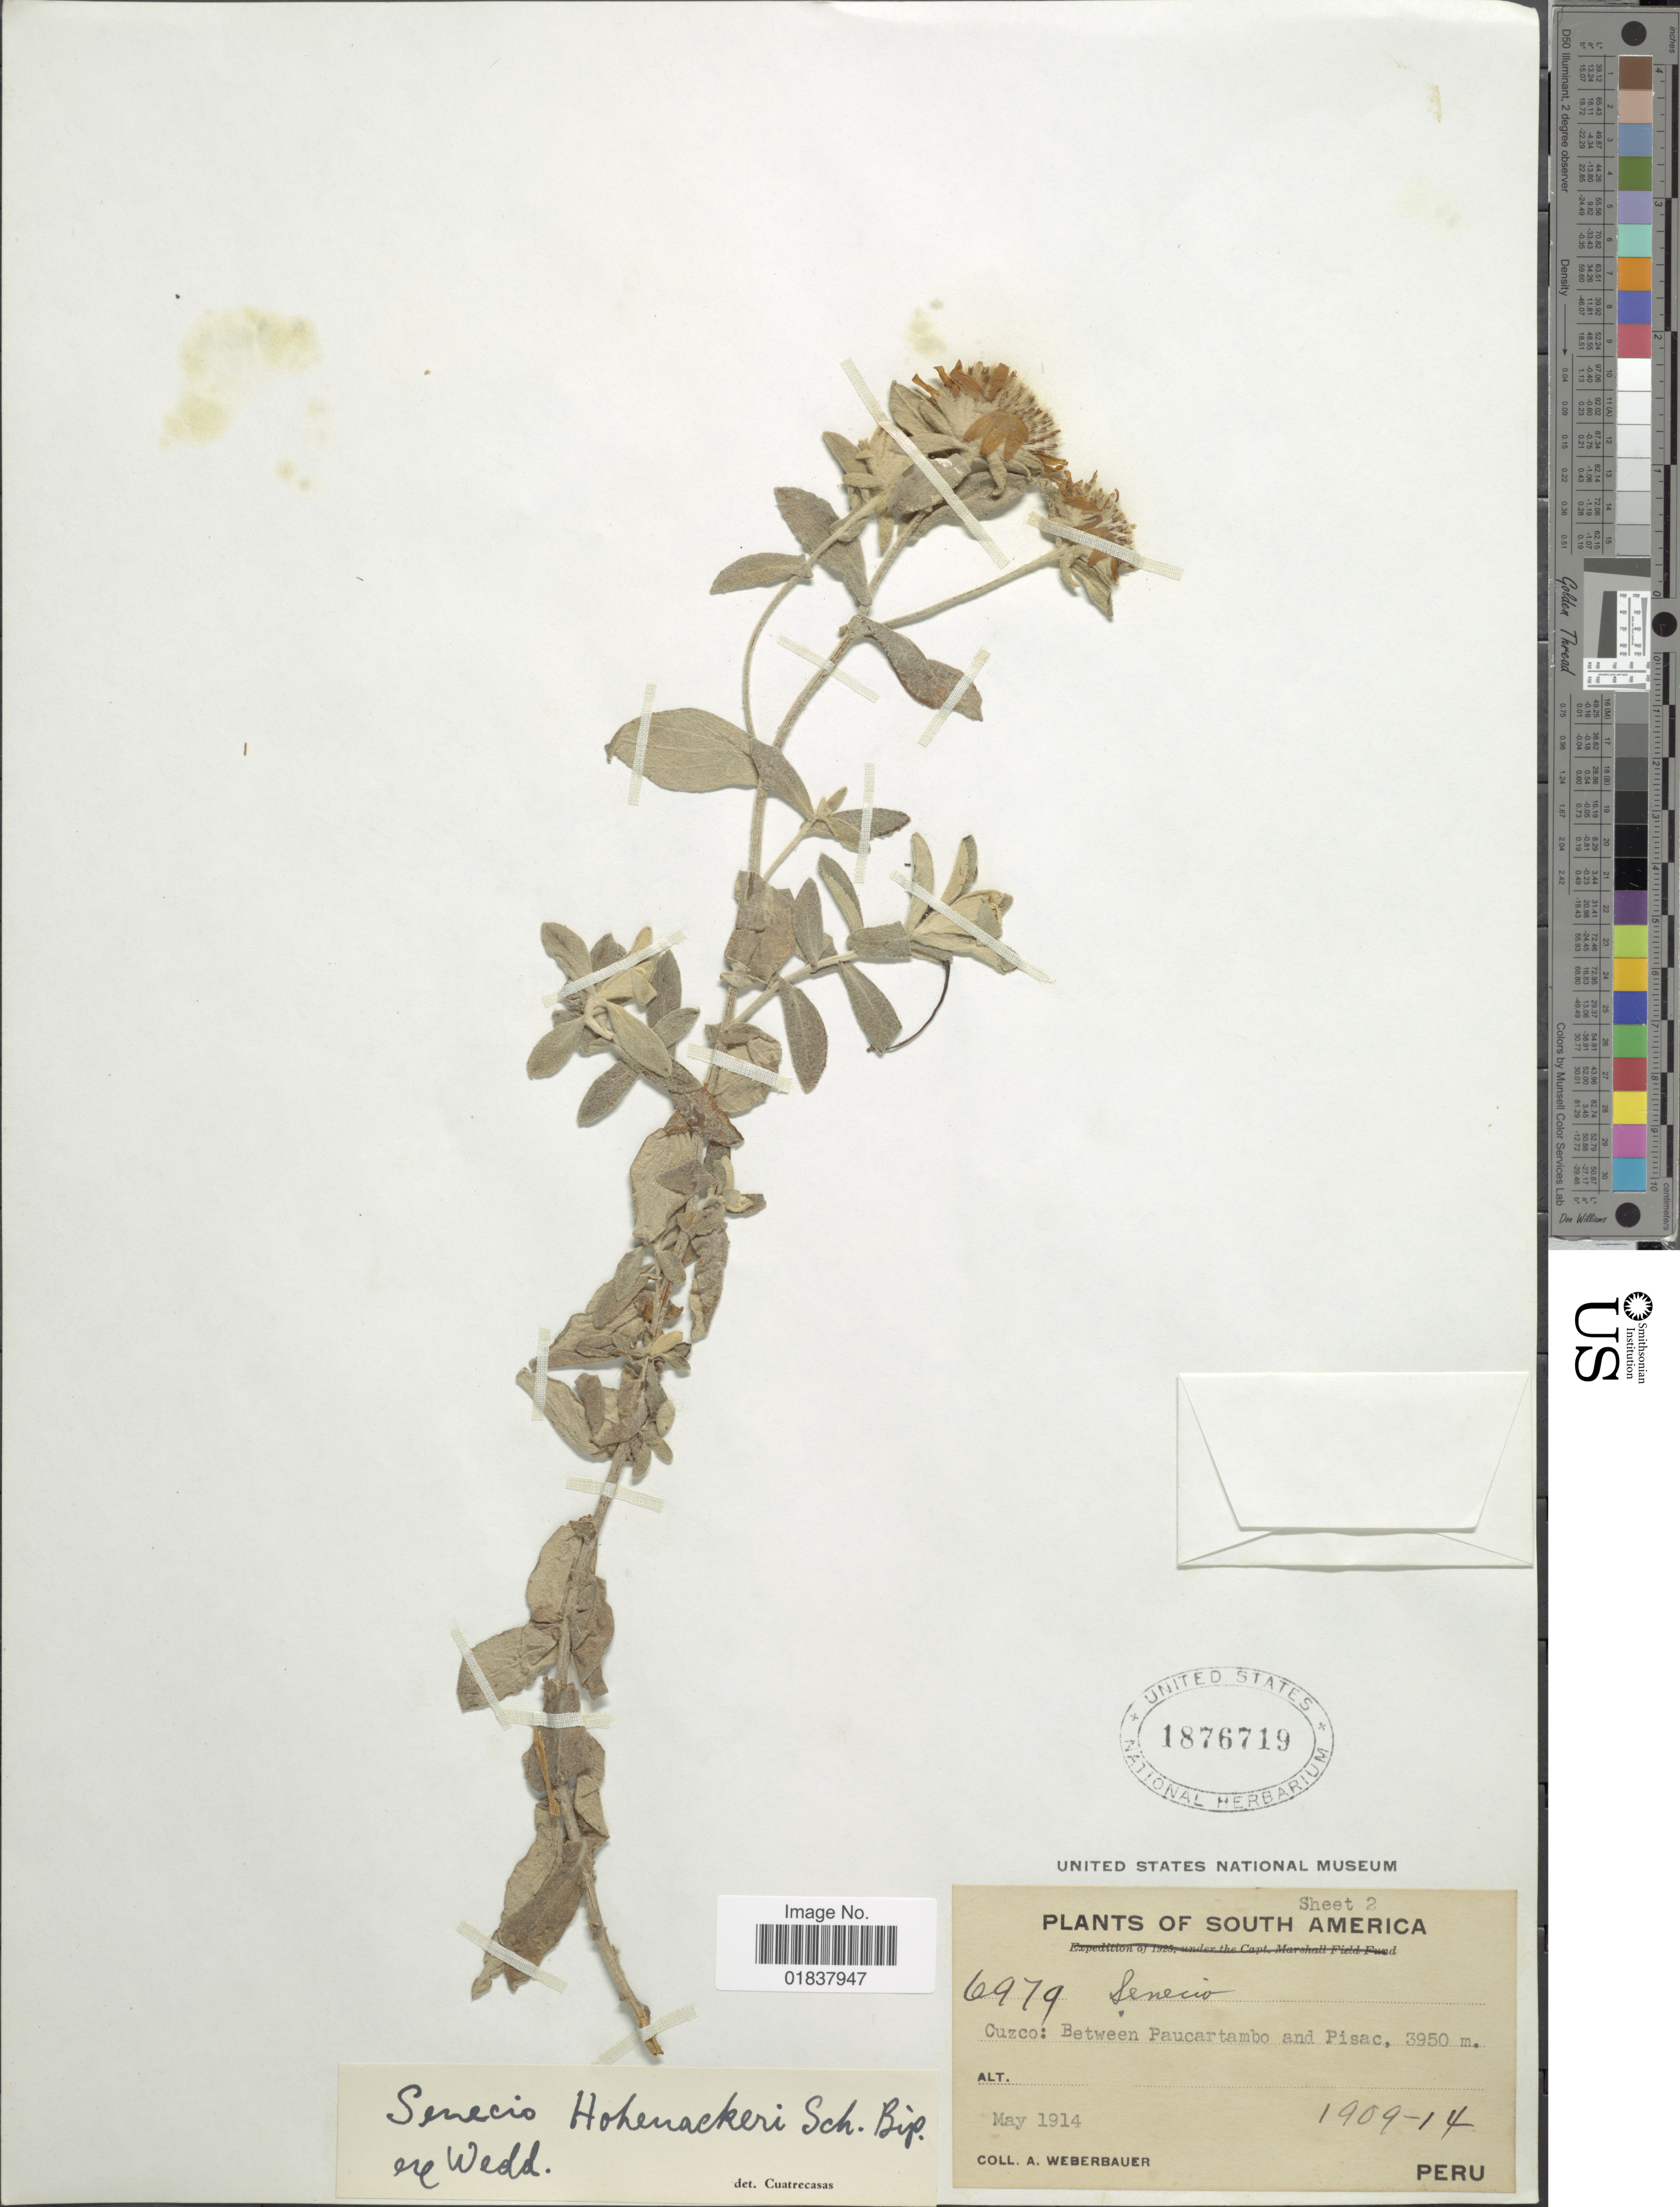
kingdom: Plantae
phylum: Tracheophyta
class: Magnoliopsida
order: Asterales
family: Asteraceae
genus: Senecio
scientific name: Senecio hohenackeri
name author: Sch. Bip.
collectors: A. Weberbauer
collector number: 6979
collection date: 1914-05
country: Peru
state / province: Cusco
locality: Between Paucartambo and Pisac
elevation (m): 3950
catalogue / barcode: US 1876719